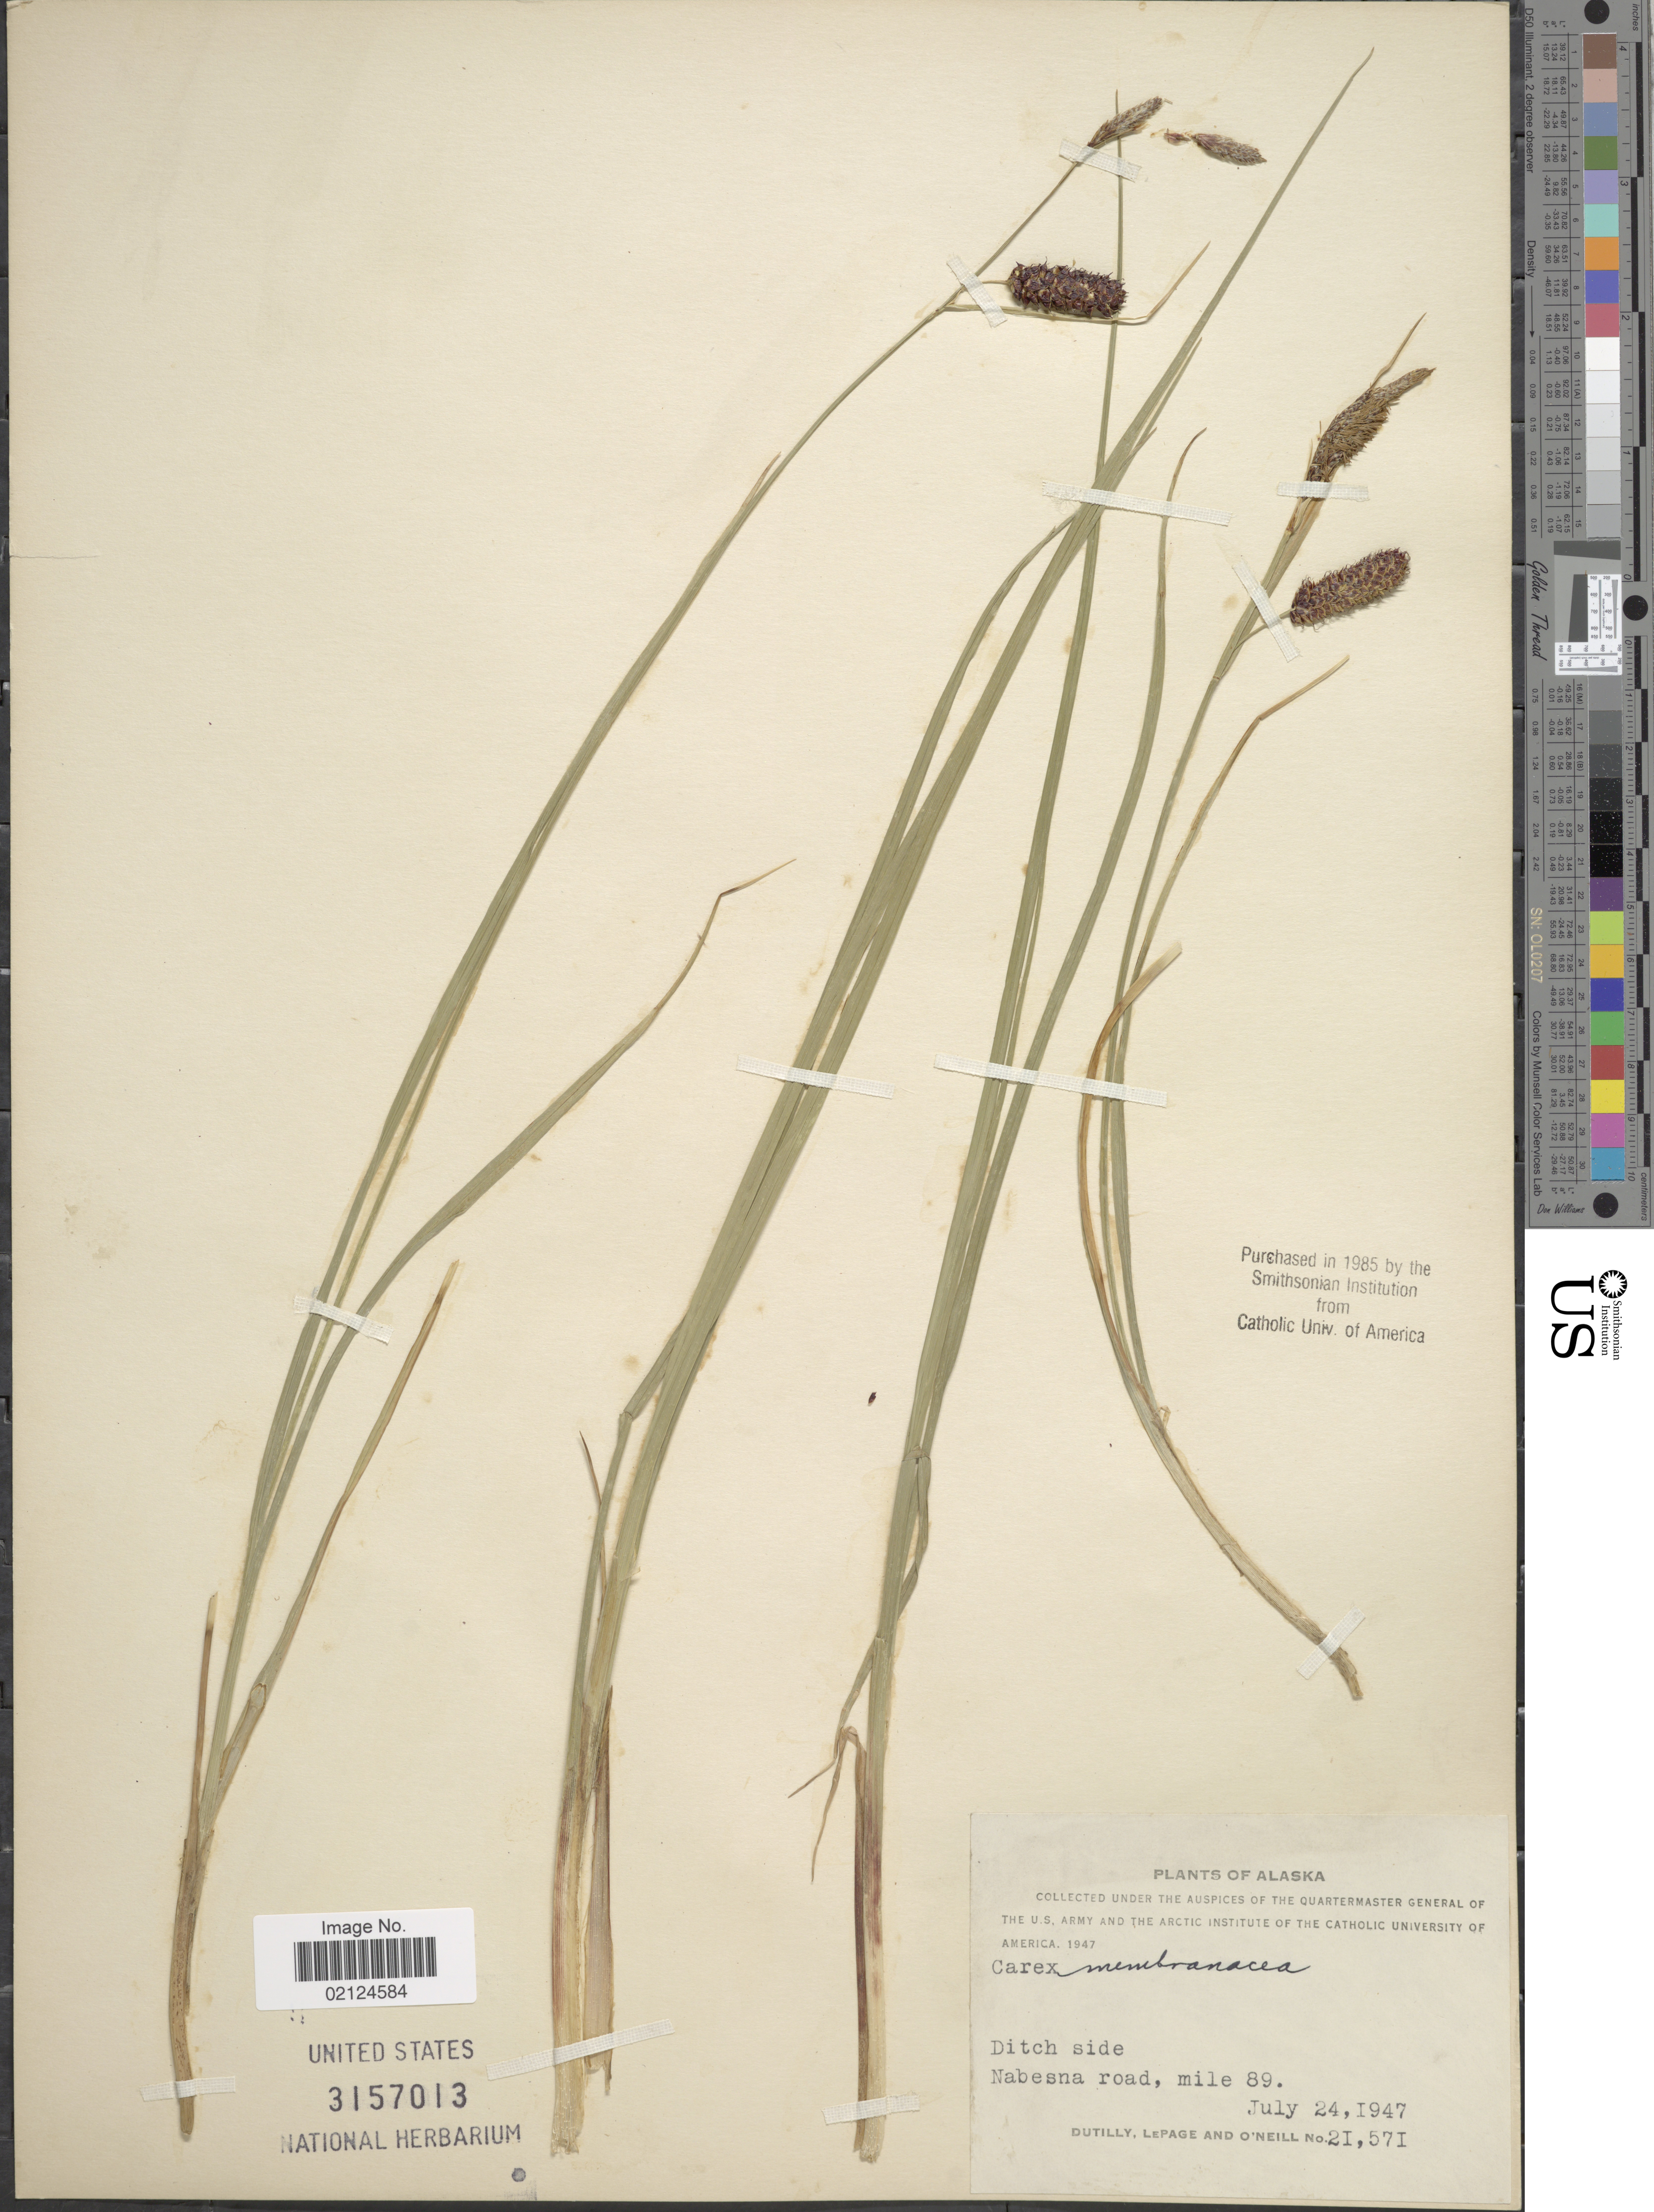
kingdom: Plantae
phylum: Tracheophyta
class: Liliopsida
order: Poales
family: Cyperaceae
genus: Carex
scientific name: Carex membranacea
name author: Hook.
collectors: -. Dutilly, -. LePage & O' Neill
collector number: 21571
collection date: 1947-07-24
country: United States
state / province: Alaska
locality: Nabesna road, mile 89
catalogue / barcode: US 3157013